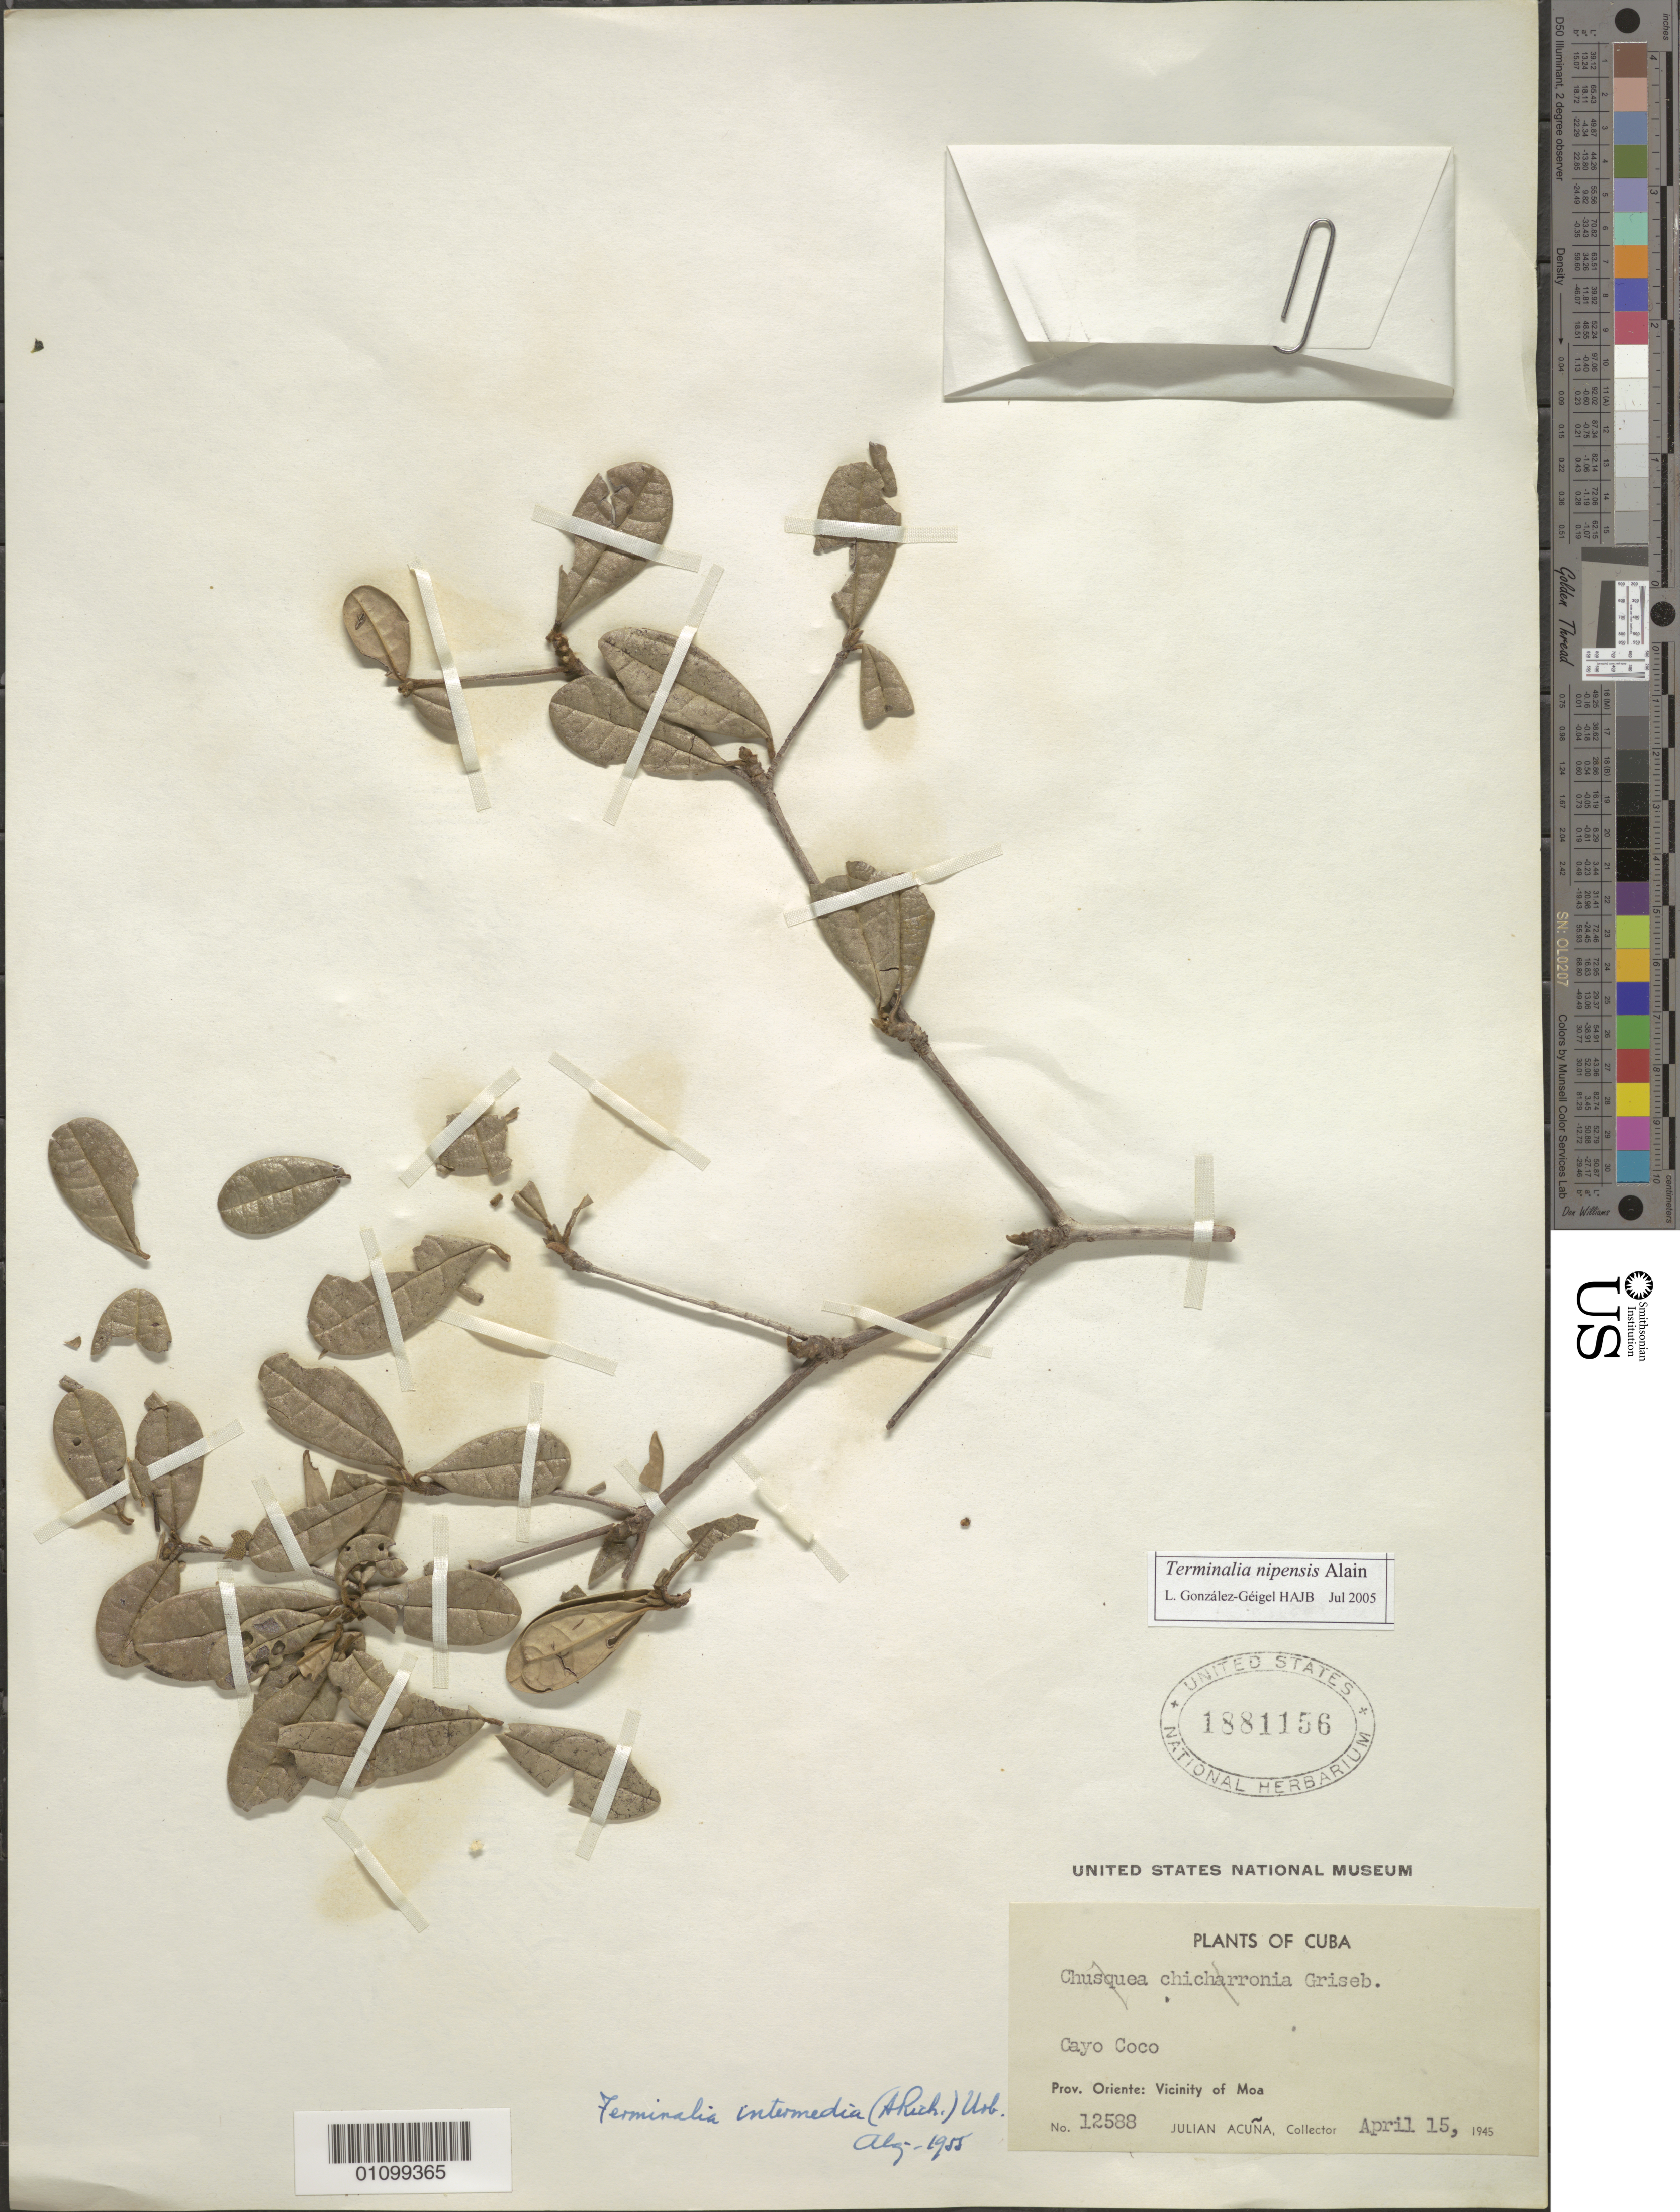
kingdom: Plantae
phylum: Tracheophyta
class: Magnoliopsida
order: Myrtales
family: Combretaceae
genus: Terminalia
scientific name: Terminalia nipensis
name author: Alain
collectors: J. Acuña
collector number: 12588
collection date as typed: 15 Apr 1945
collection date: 1945-04-15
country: Cuba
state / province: Holguin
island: Cuba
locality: Cayo Coco, Vicinity of Moa [Oriente]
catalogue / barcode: US 1881156